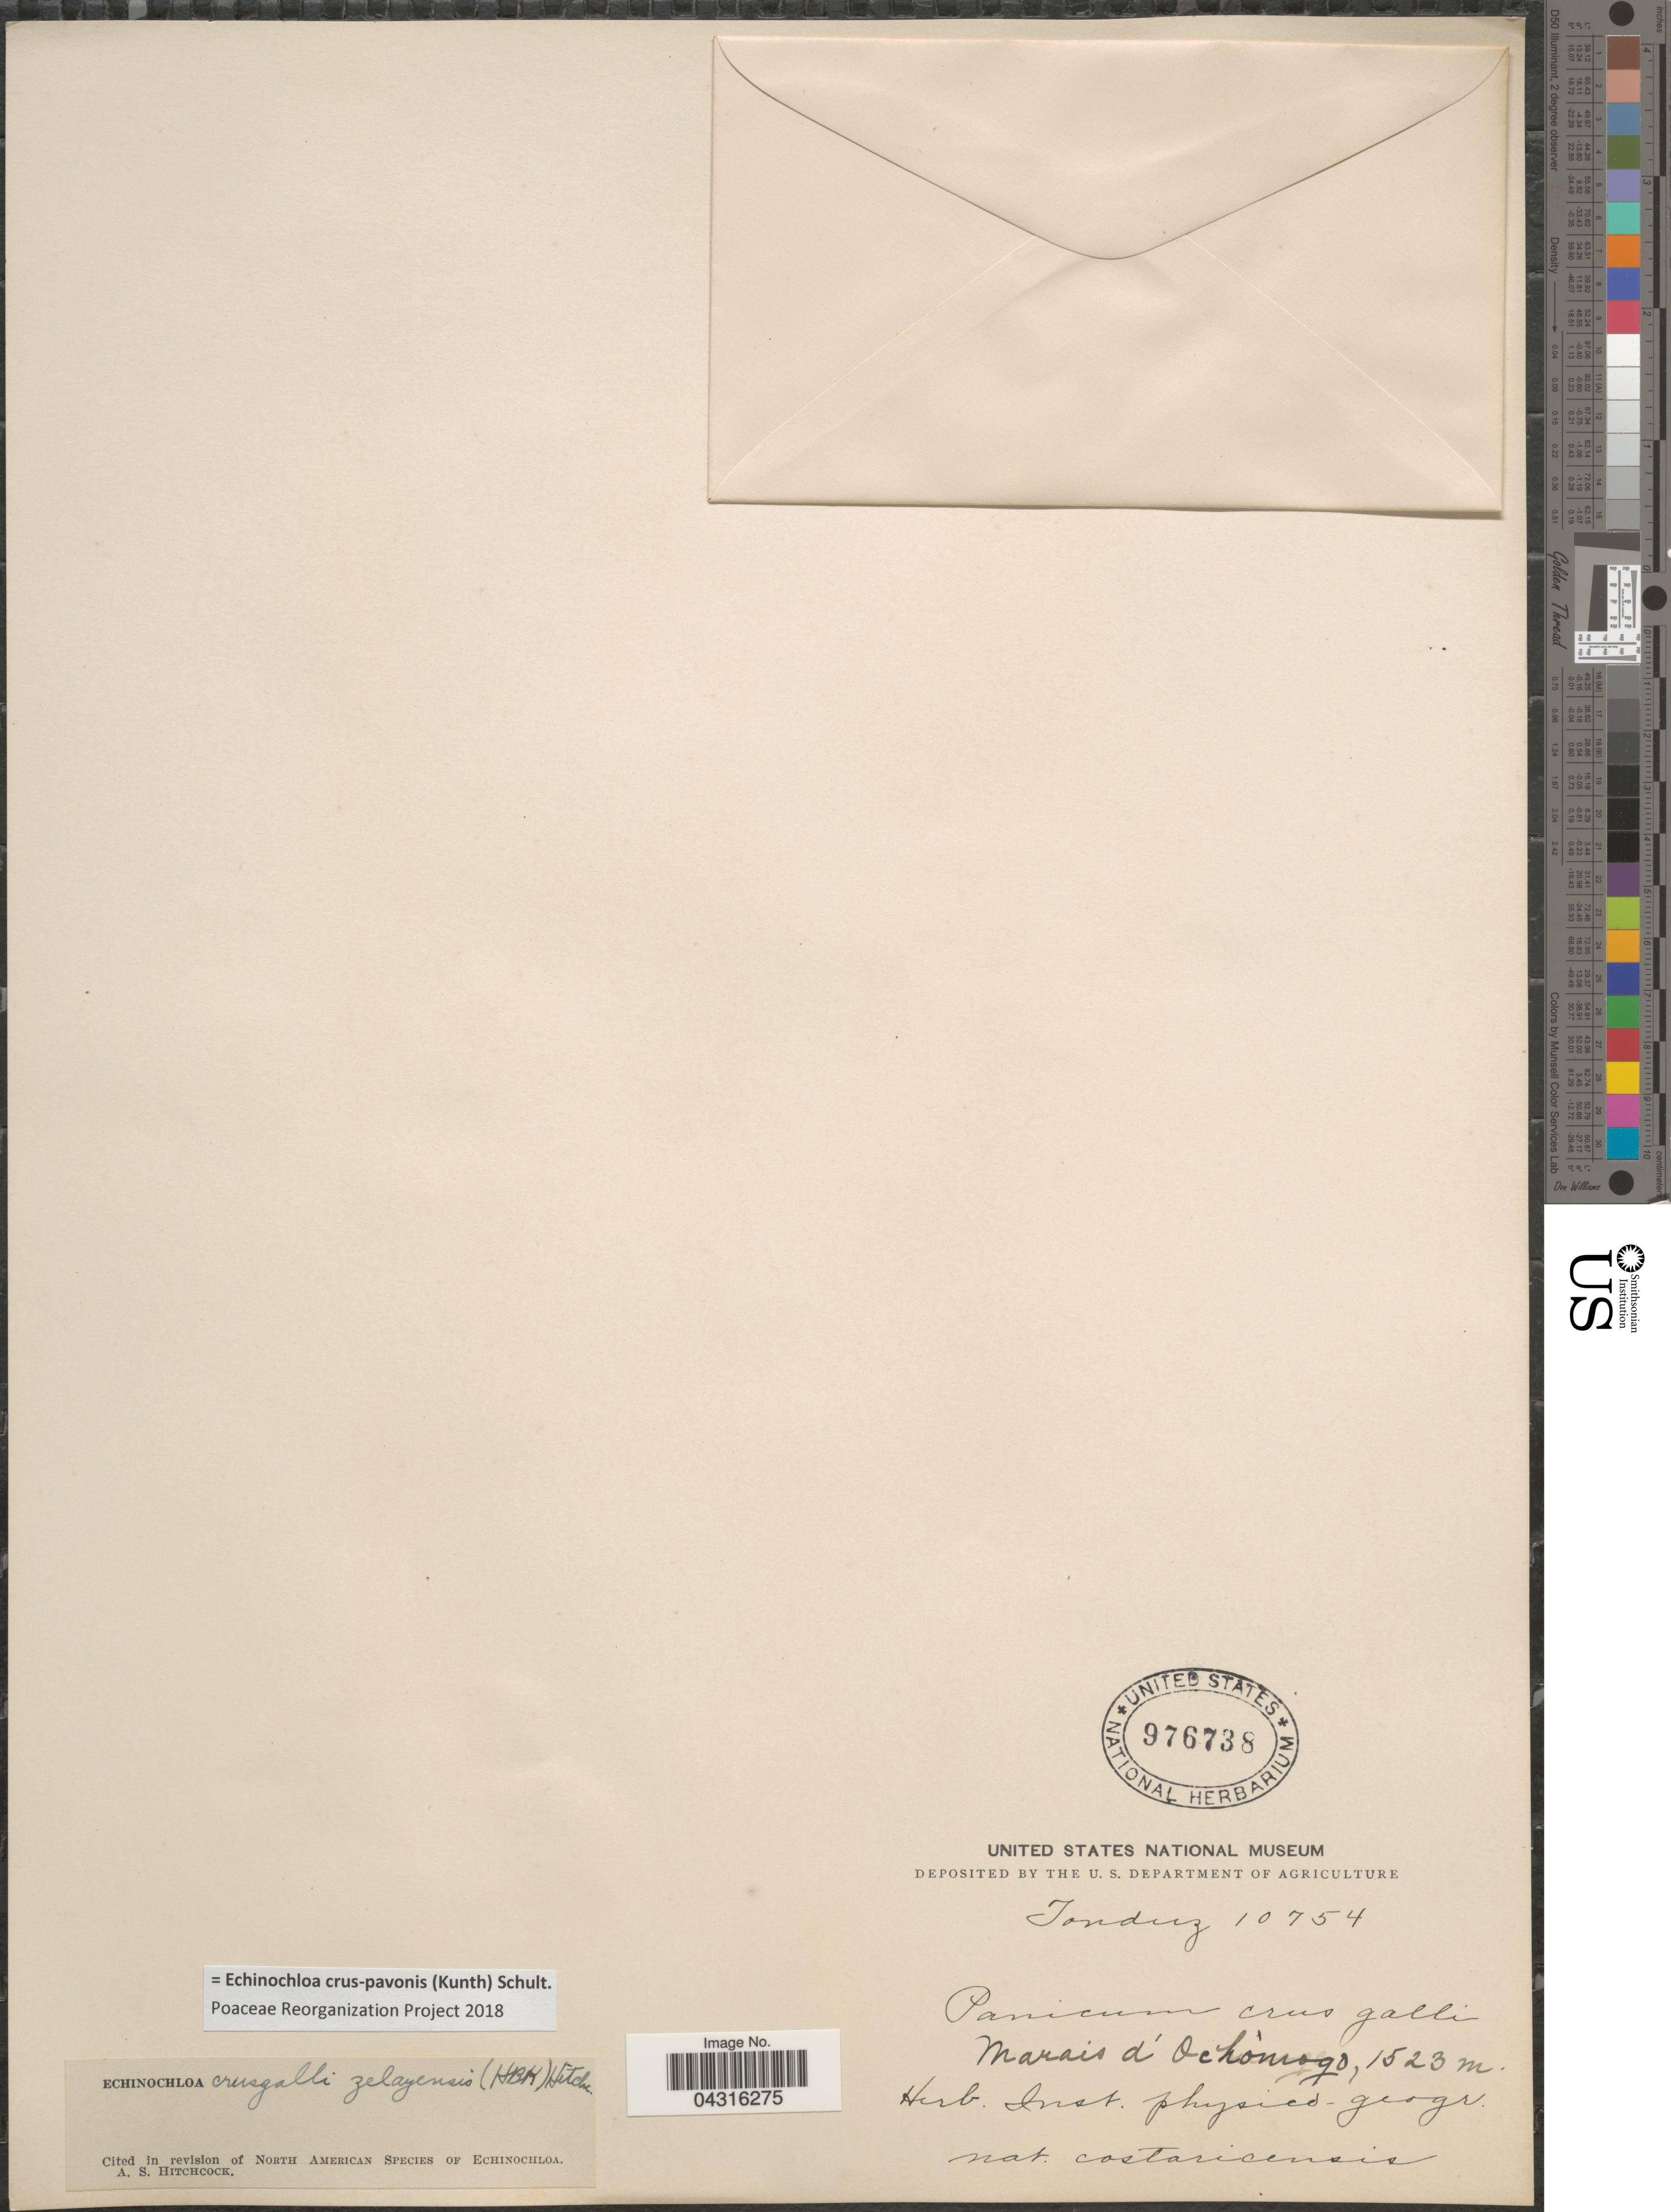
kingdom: Plantae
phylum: Tracheophyta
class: Liliopsida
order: Poales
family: Poaceae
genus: Echinochloa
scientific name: Echinochloa crus-pavonis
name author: (Kunth) Schult.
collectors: Tonduz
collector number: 10754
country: Costa Rica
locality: Marais d'Ochòmogo.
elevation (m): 1523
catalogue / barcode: US 976738